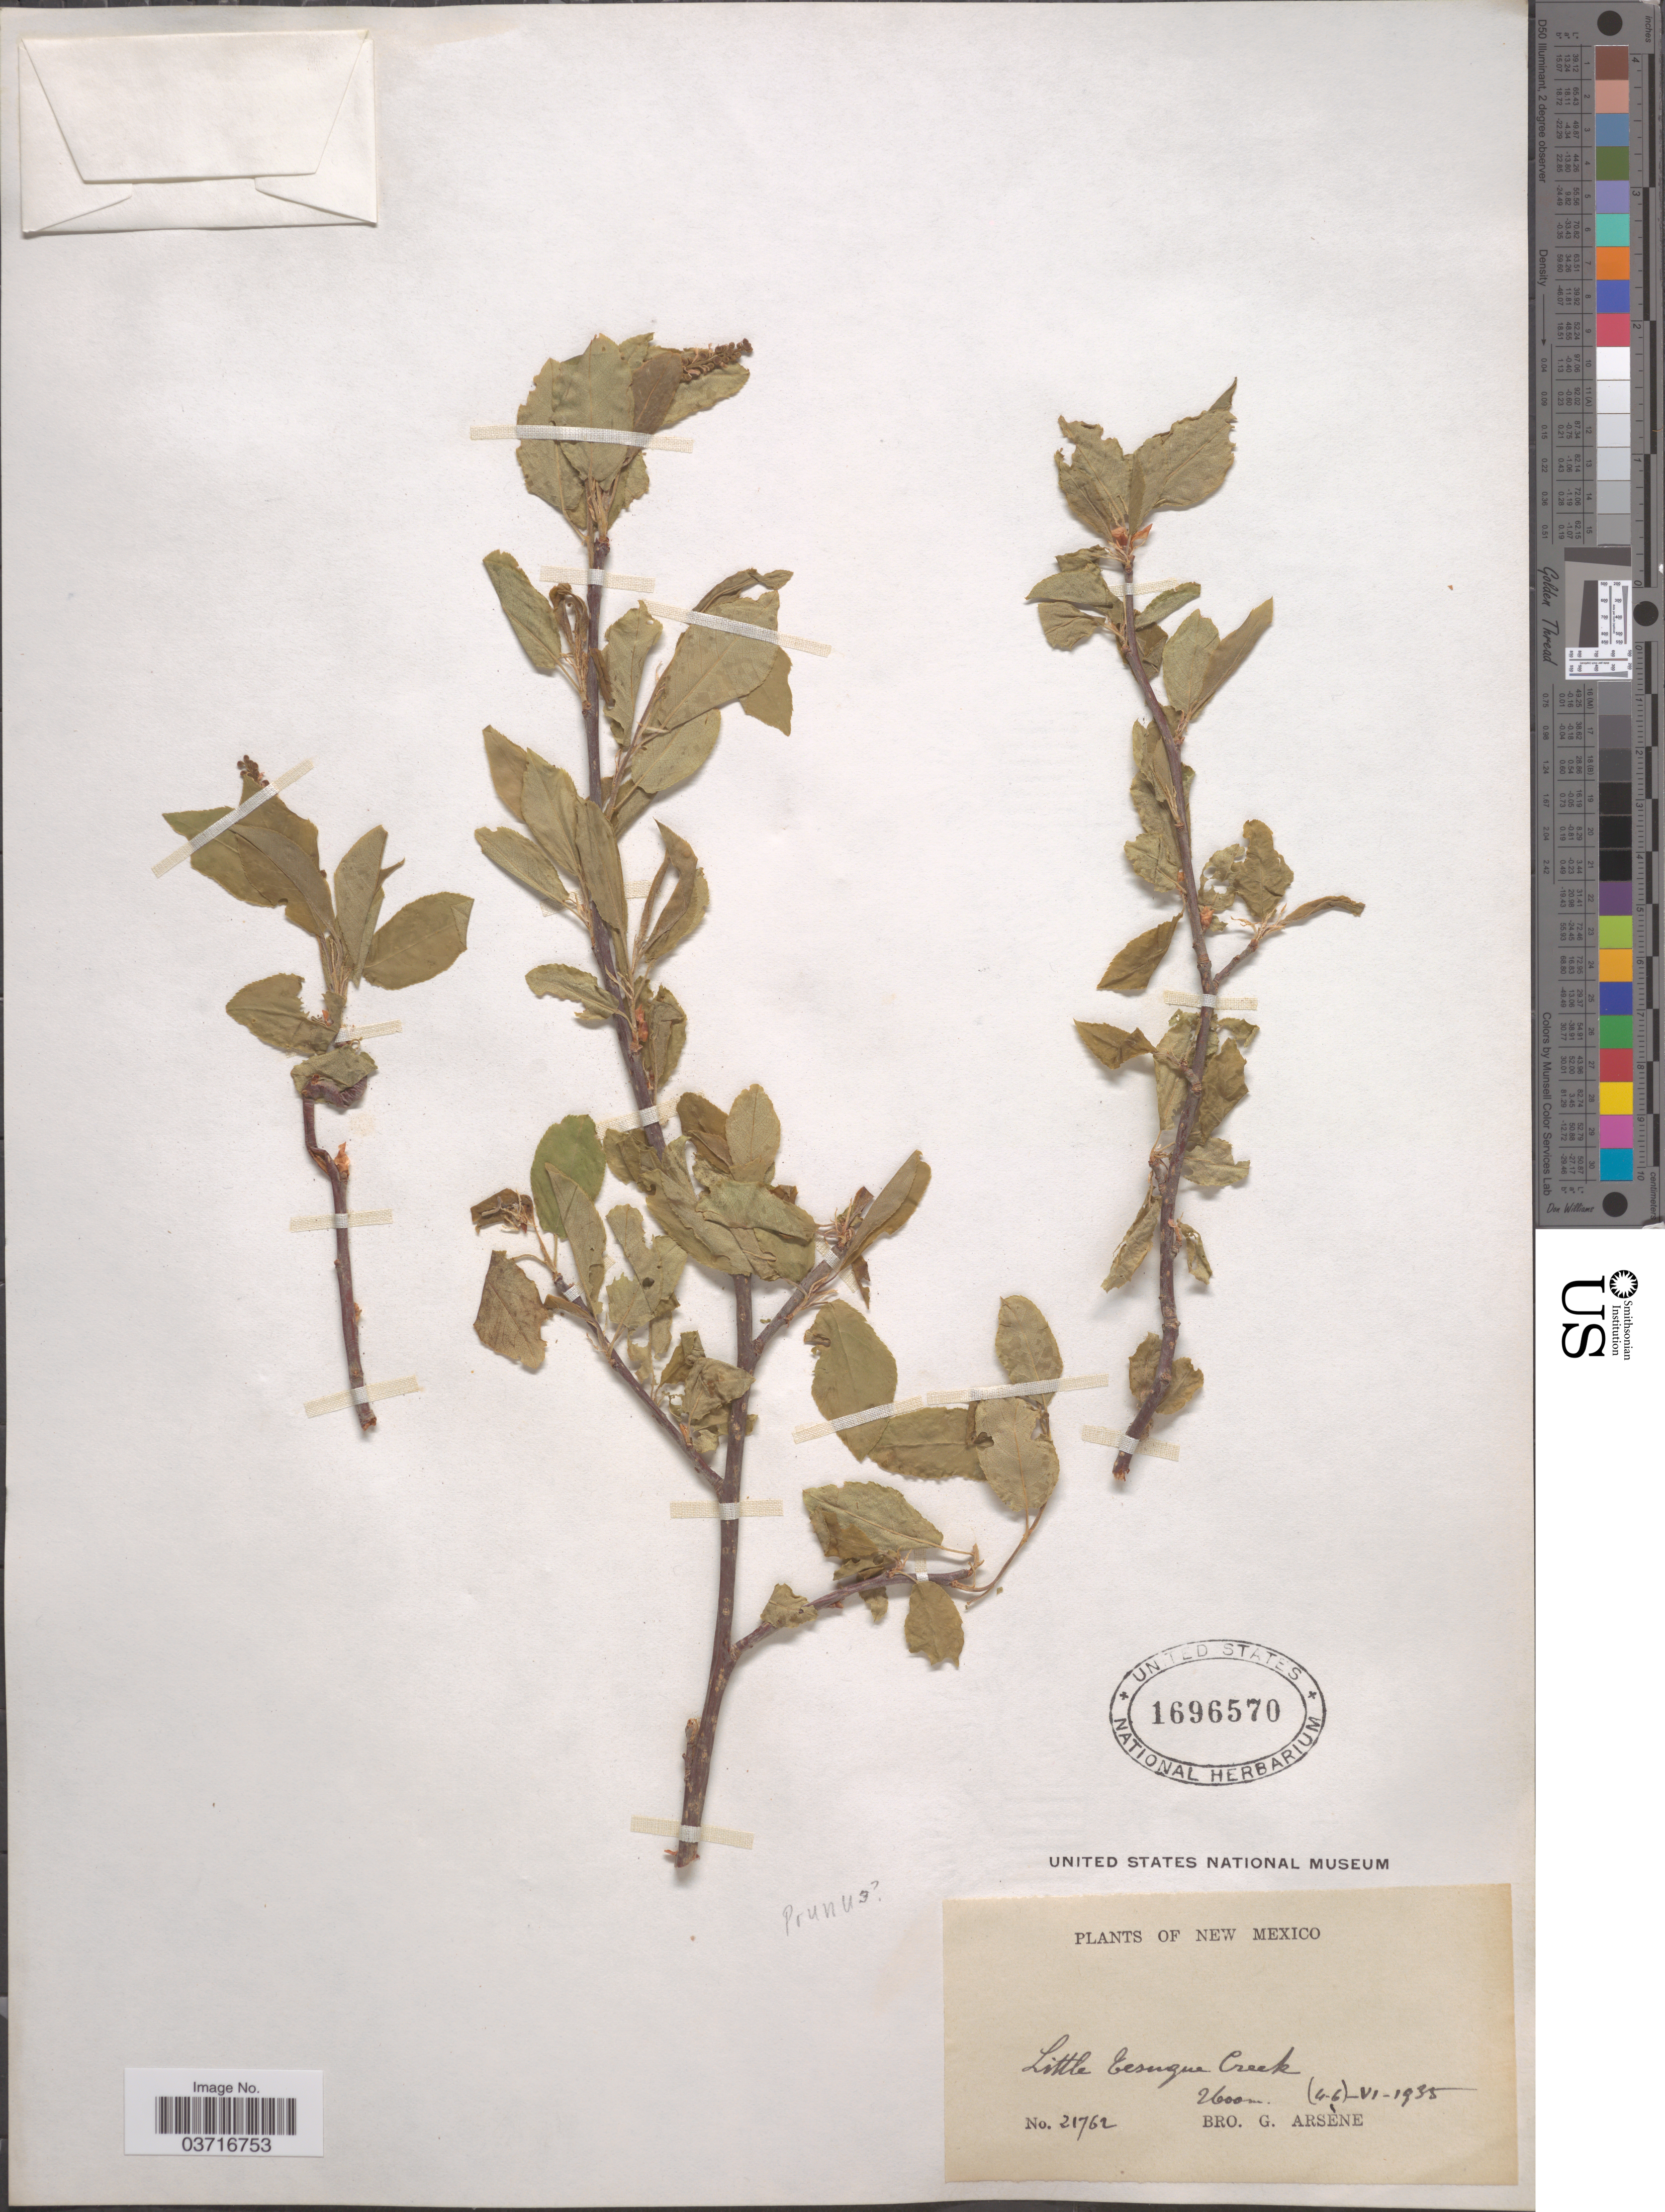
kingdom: Plantae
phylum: Tracheophyta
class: Magnoliopsida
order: Rosales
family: Rosaceae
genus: Prunus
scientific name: Prunus sp.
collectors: Bro. G. Arsène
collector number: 21762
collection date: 1935-06-04/1935-06-06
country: United States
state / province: New Mexico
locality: Little Tesuque Creek.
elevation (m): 2600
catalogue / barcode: US 1696570